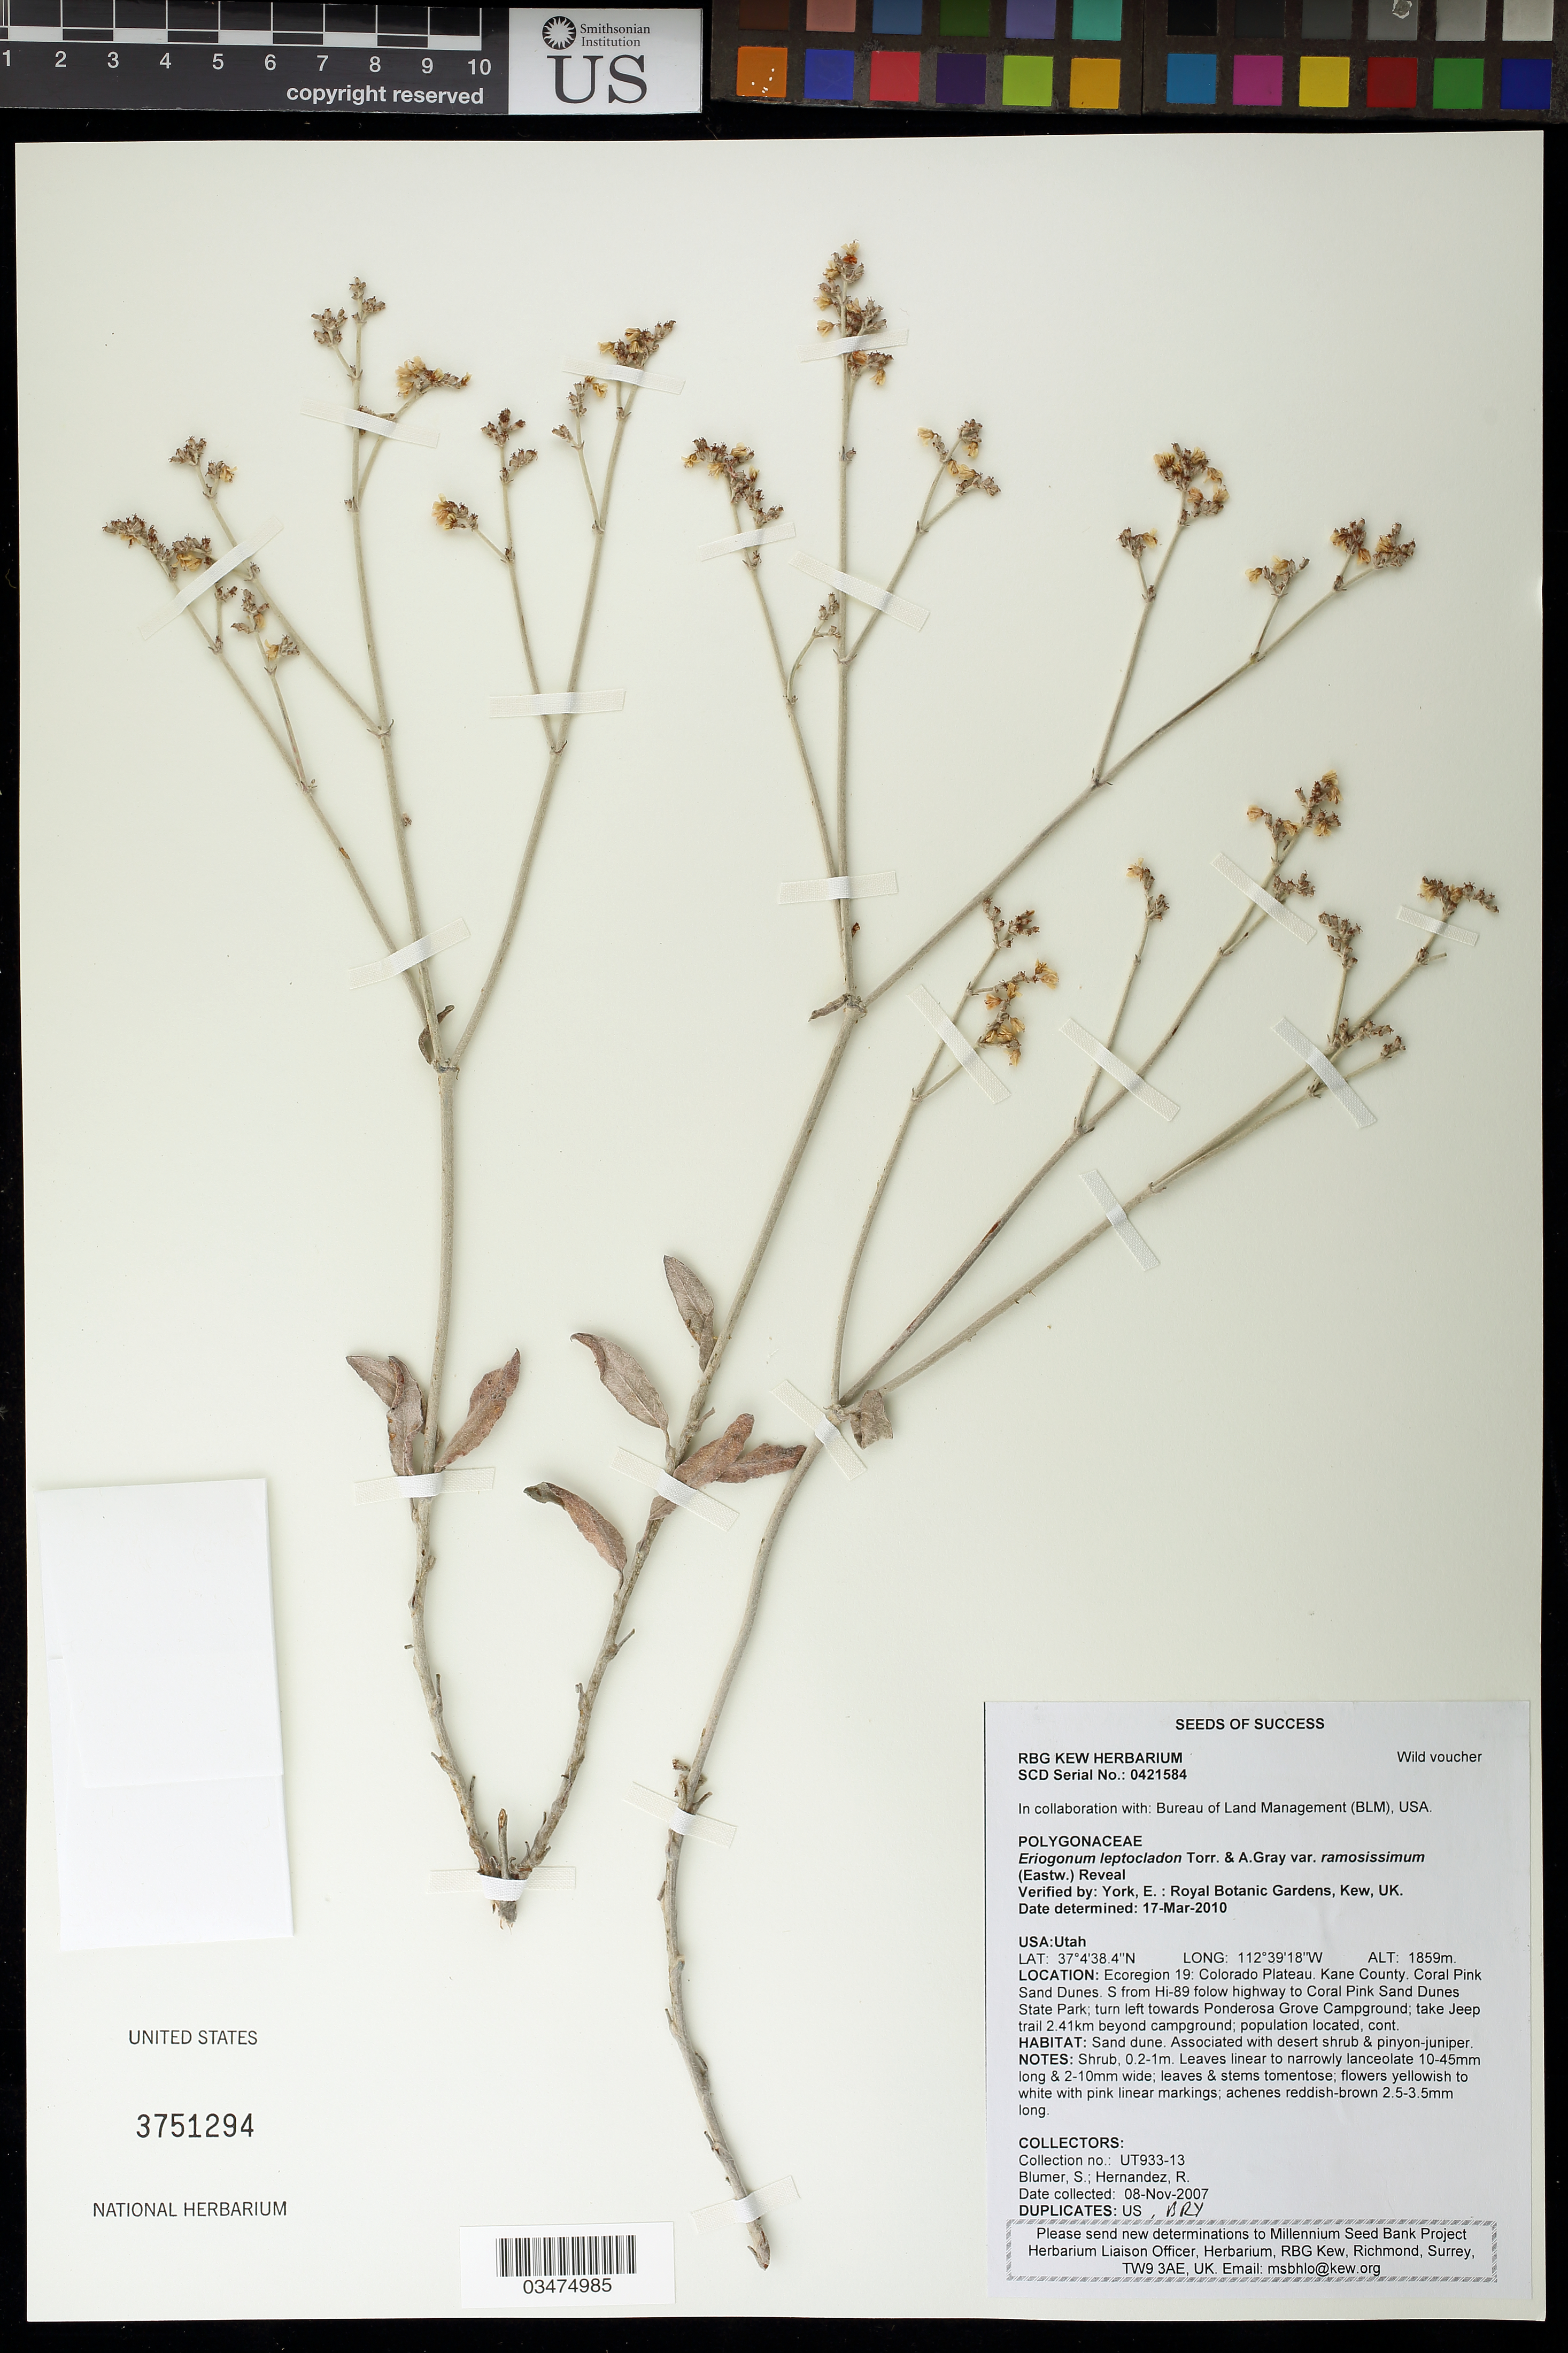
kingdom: Plantae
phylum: Tracheophyta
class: Magnoliopsida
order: Caryophyllales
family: Polygonaceae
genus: Eriogonum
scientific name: Eriogonum leptocladon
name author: Torr. & A. Gray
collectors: S. Blumer & R. Hernandez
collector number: UT933-13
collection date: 2007-11-08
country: United States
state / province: Utah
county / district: Kane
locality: Colorado Plateau. Coral Pink Sand Dunes State Park, near Ponderosa Grove Campground.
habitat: Sand dune, desert shrub and pinyon-juniper.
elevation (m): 1859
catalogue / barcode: US 3751294